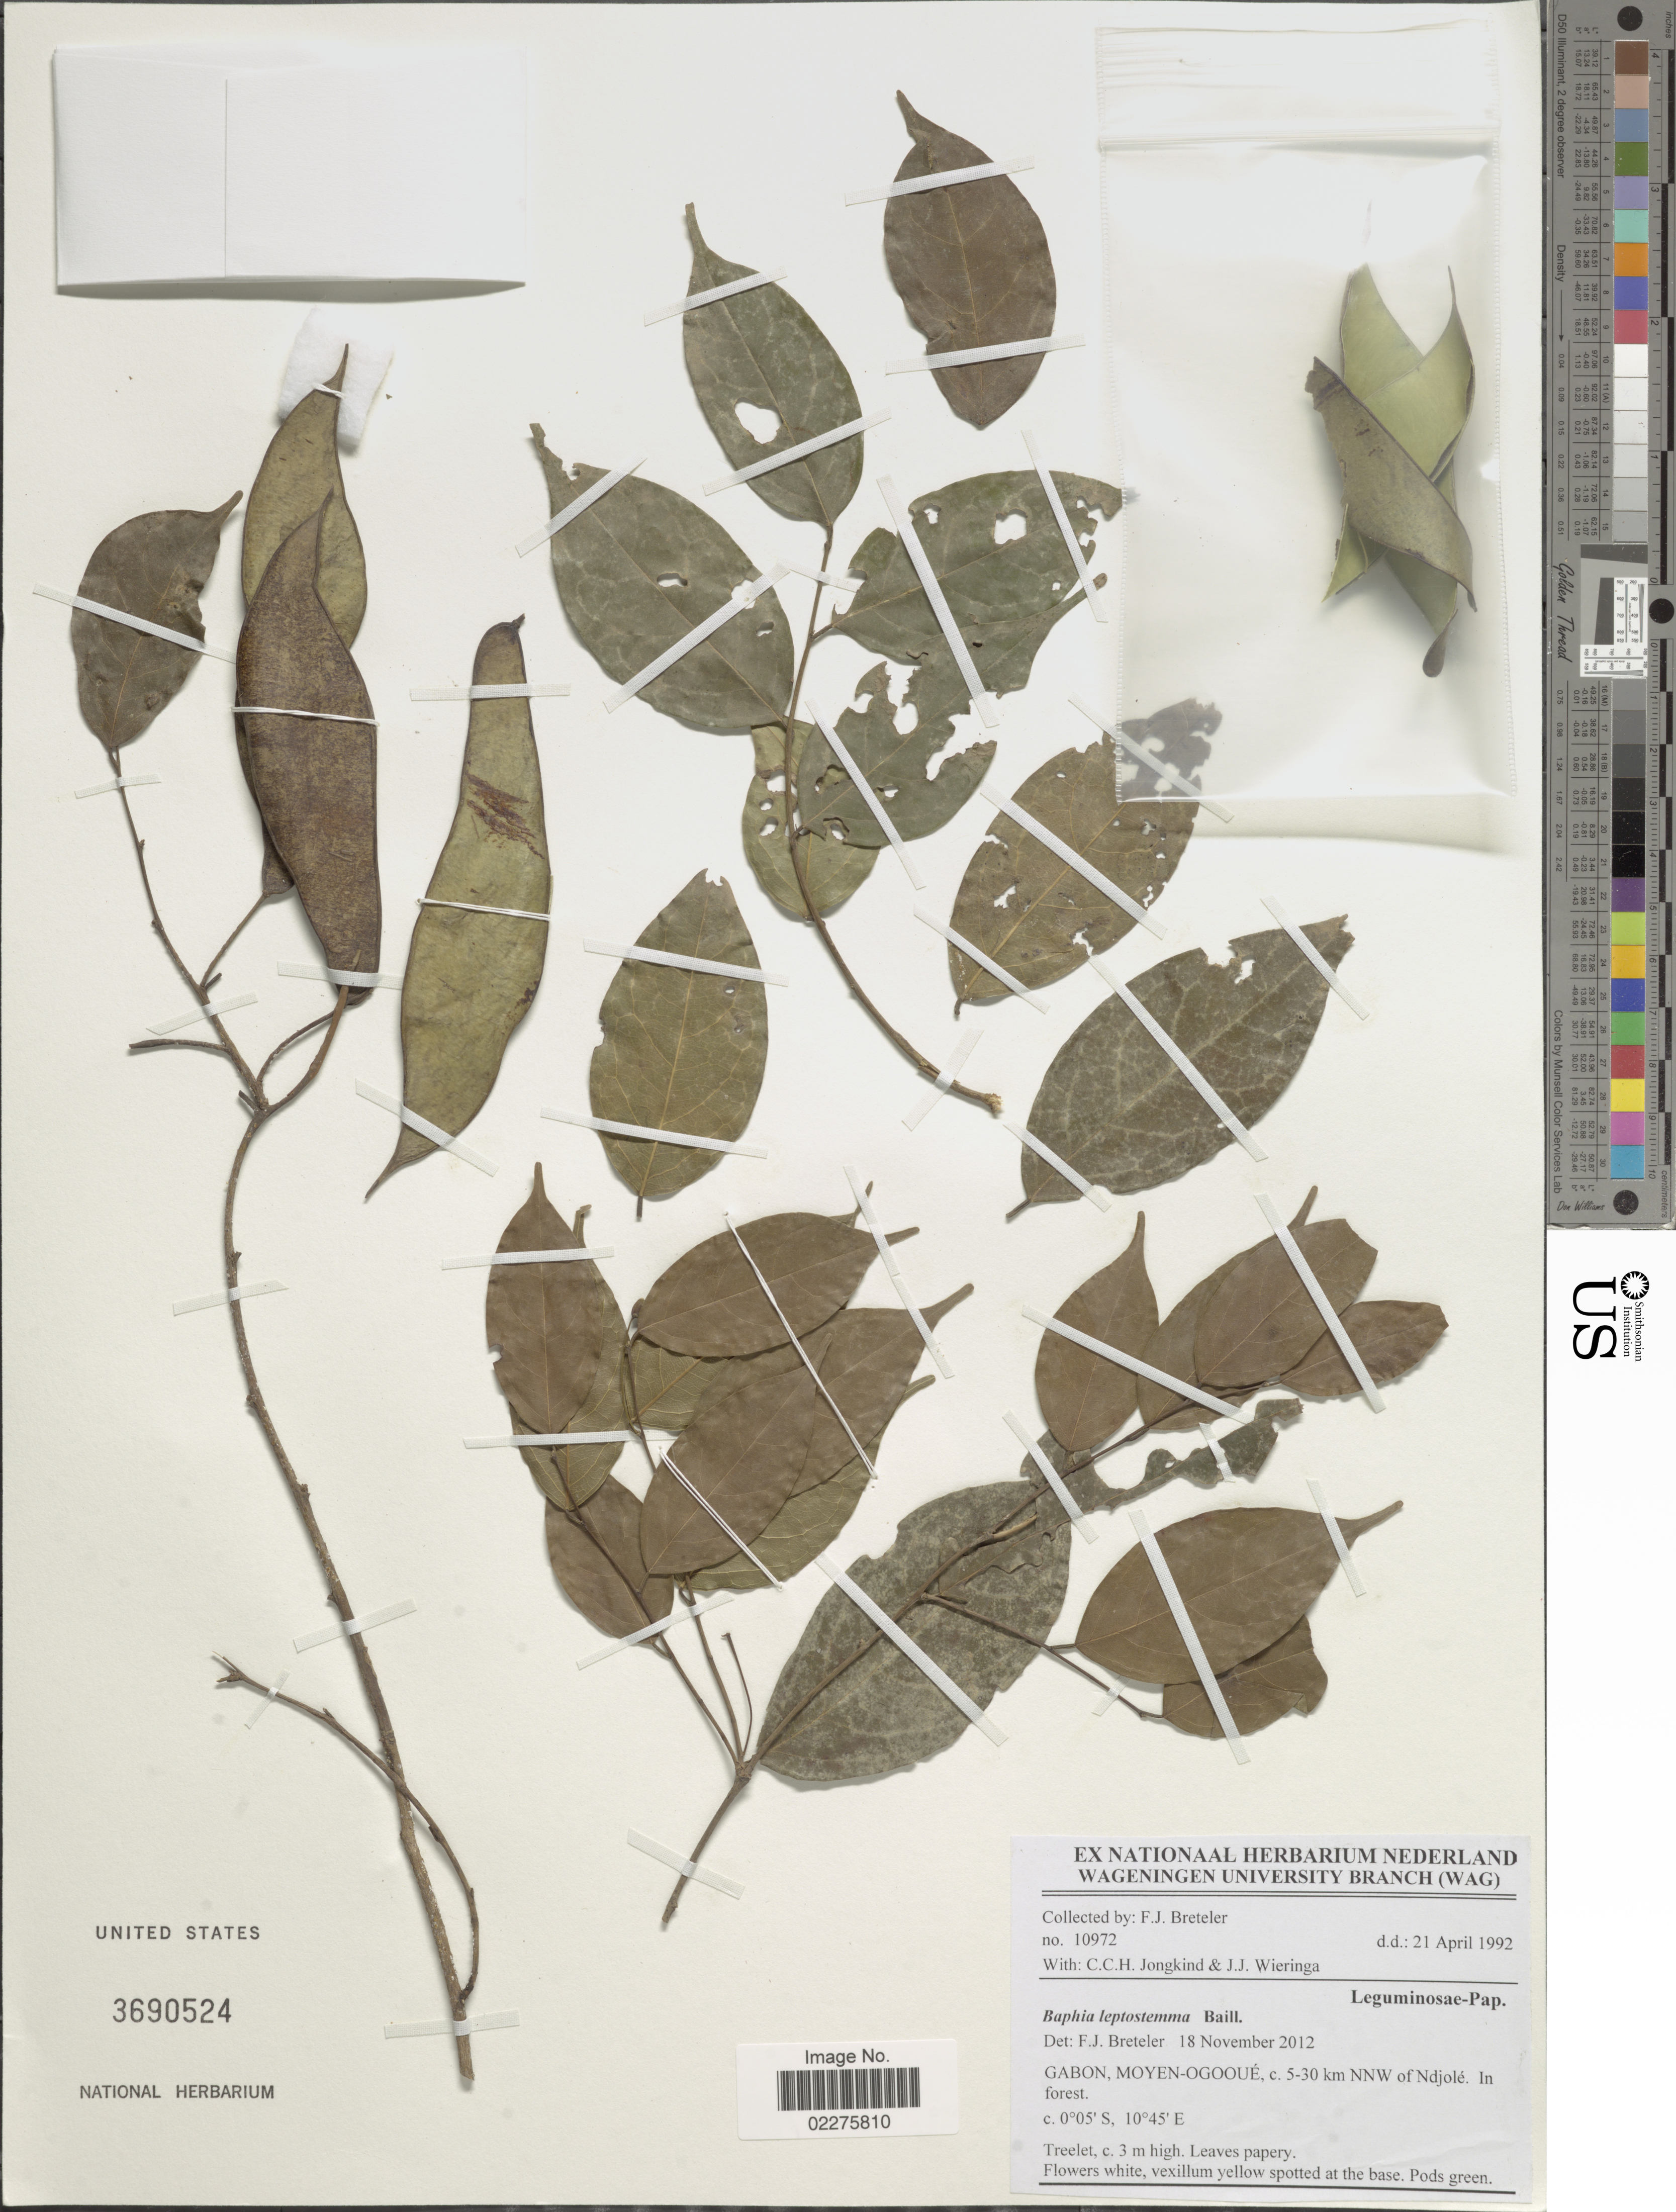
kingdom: Plantae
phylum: Tracheophyta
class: Magnoliopsida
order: Fabales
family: Fabaceae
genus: Baphia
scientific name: Baphia leptostemma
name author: Baill.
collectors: F. J. Breteler, C. C. Jongkind & J. Wieringa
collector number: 10972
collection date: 1992-04-21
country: Gabon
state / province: Moyen-Ogooue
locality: C. 5-30 km NNW of Ndjolé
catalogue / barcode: US 3690524